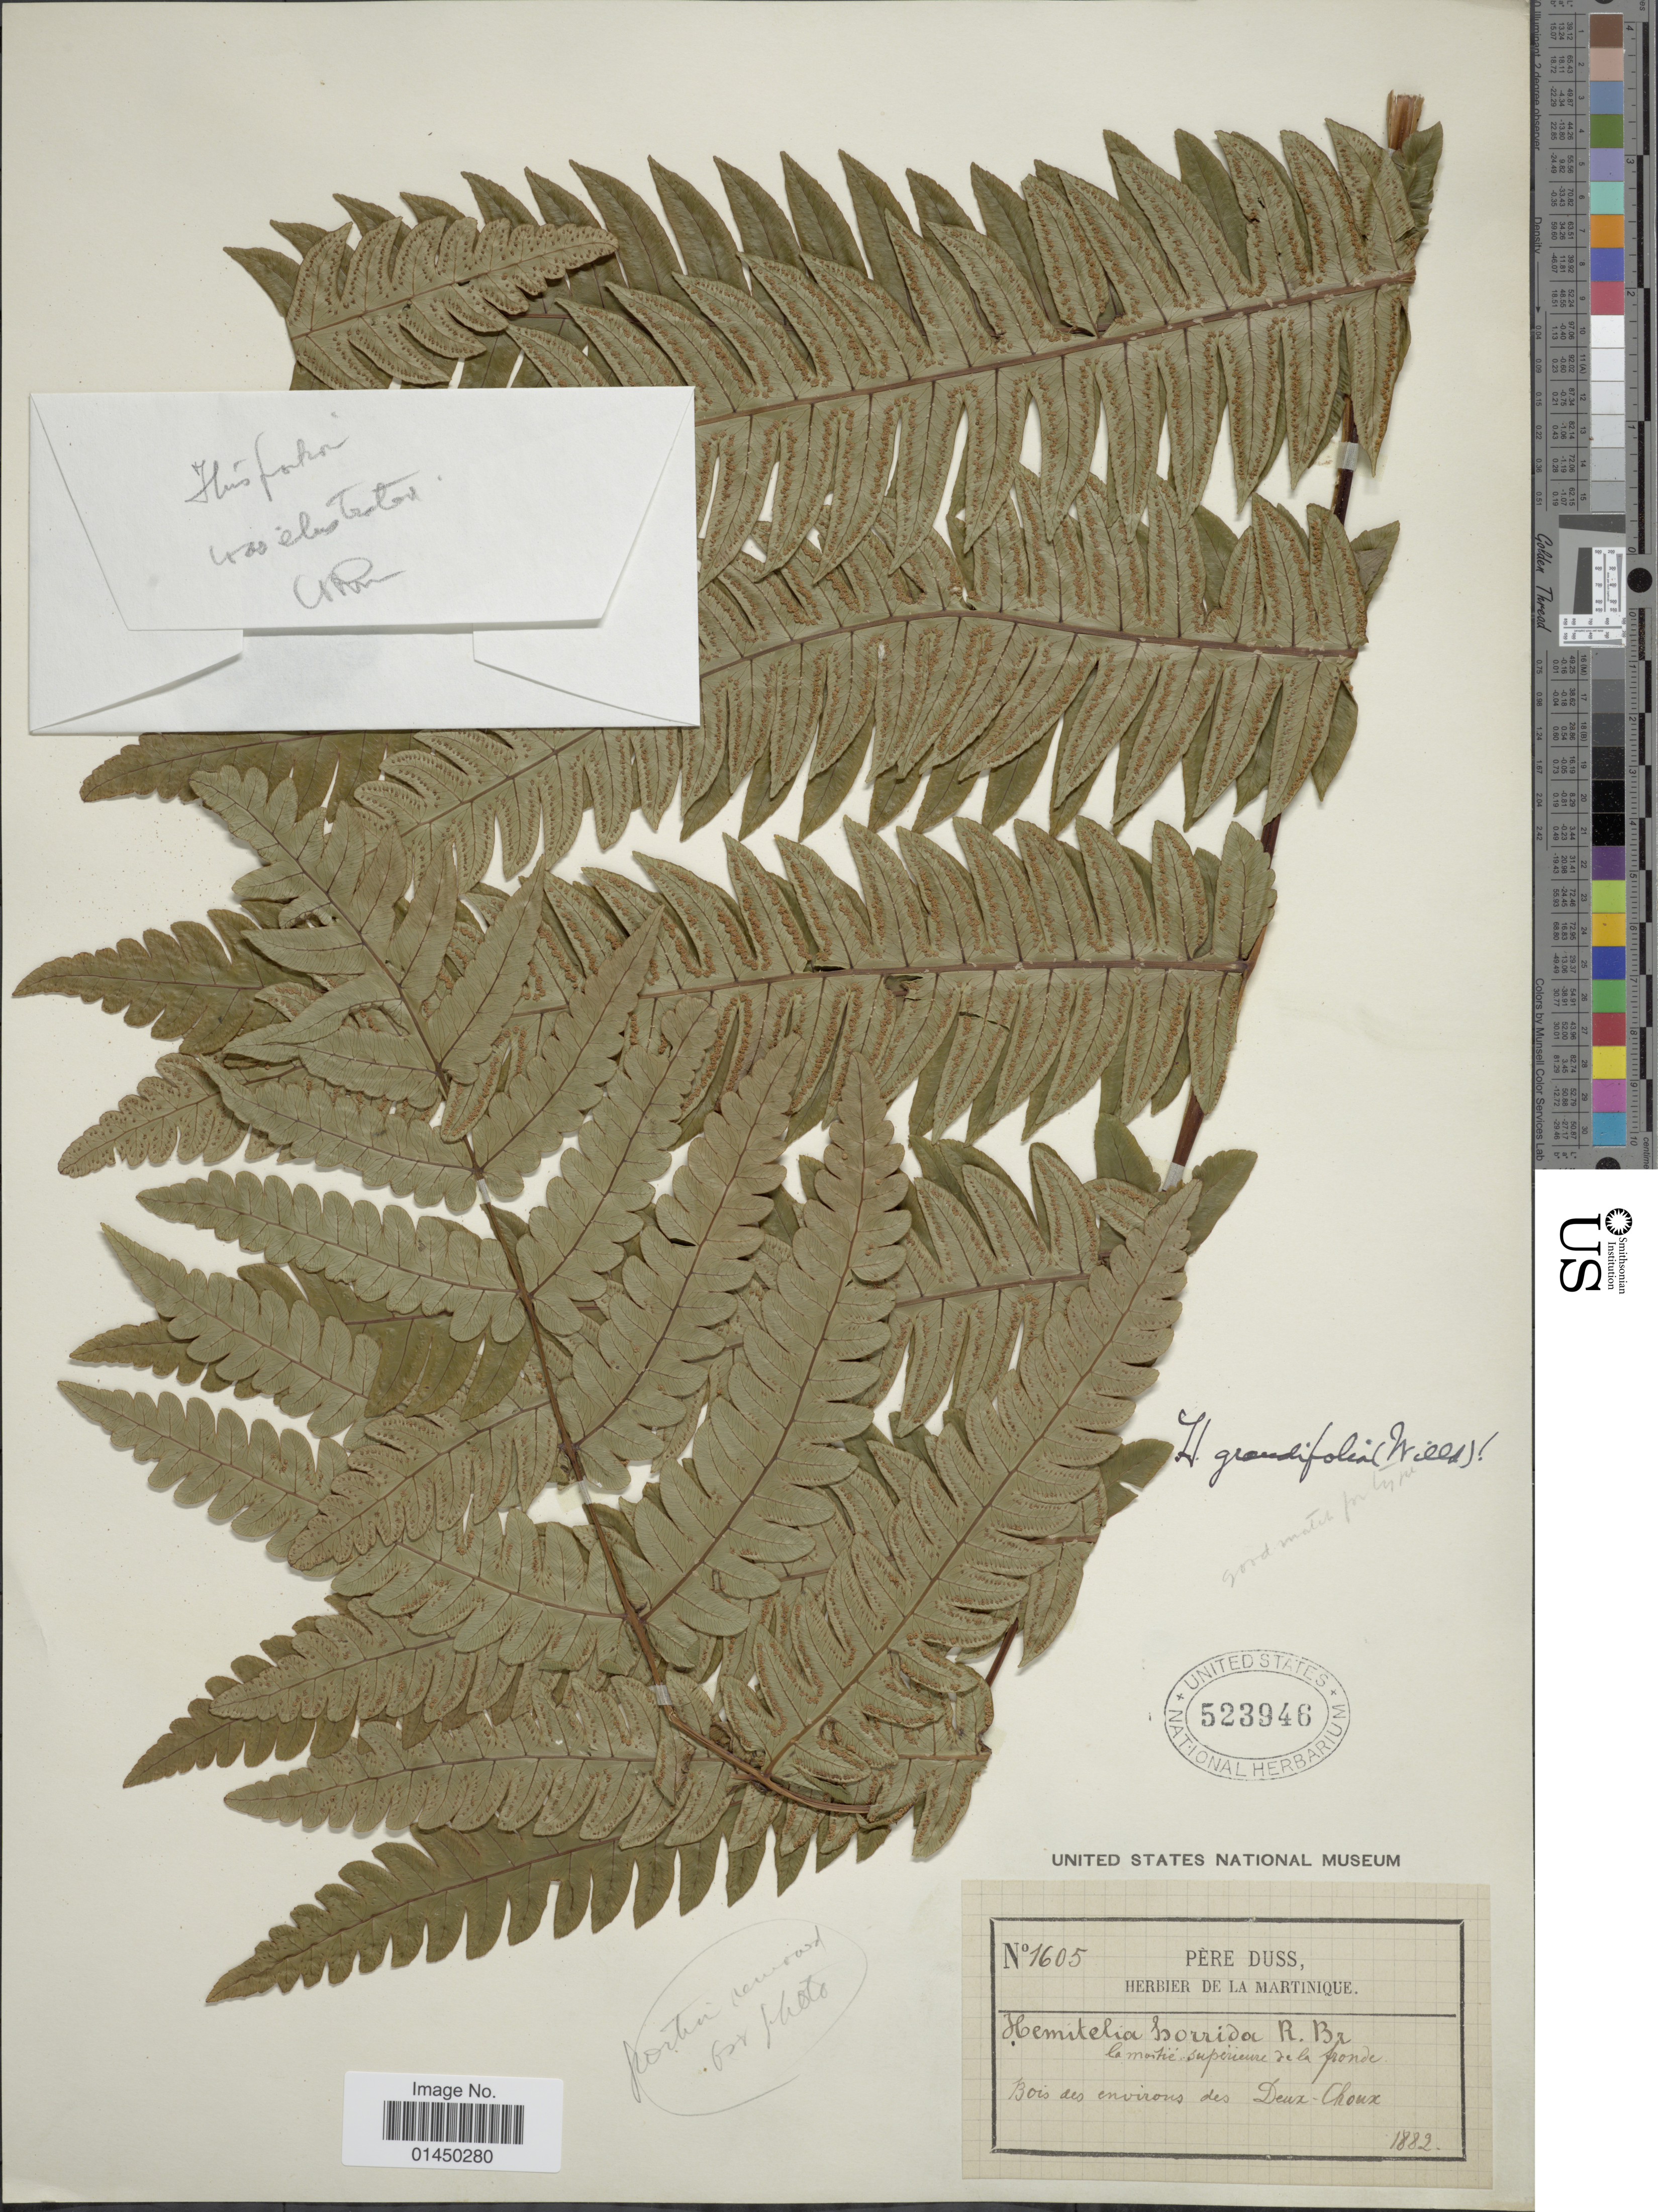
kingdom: Plantae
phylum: Tracheophyta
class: Polypodiopsida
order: Cyatheales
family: Cyatheaceae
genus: Cyathea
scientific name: Cyathea grandifolia var. grandifolia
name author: Willd.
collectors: Père Duss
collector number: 1605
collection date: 1882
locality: Bois des "environs"des Deux-choux.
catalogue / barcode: US 523946